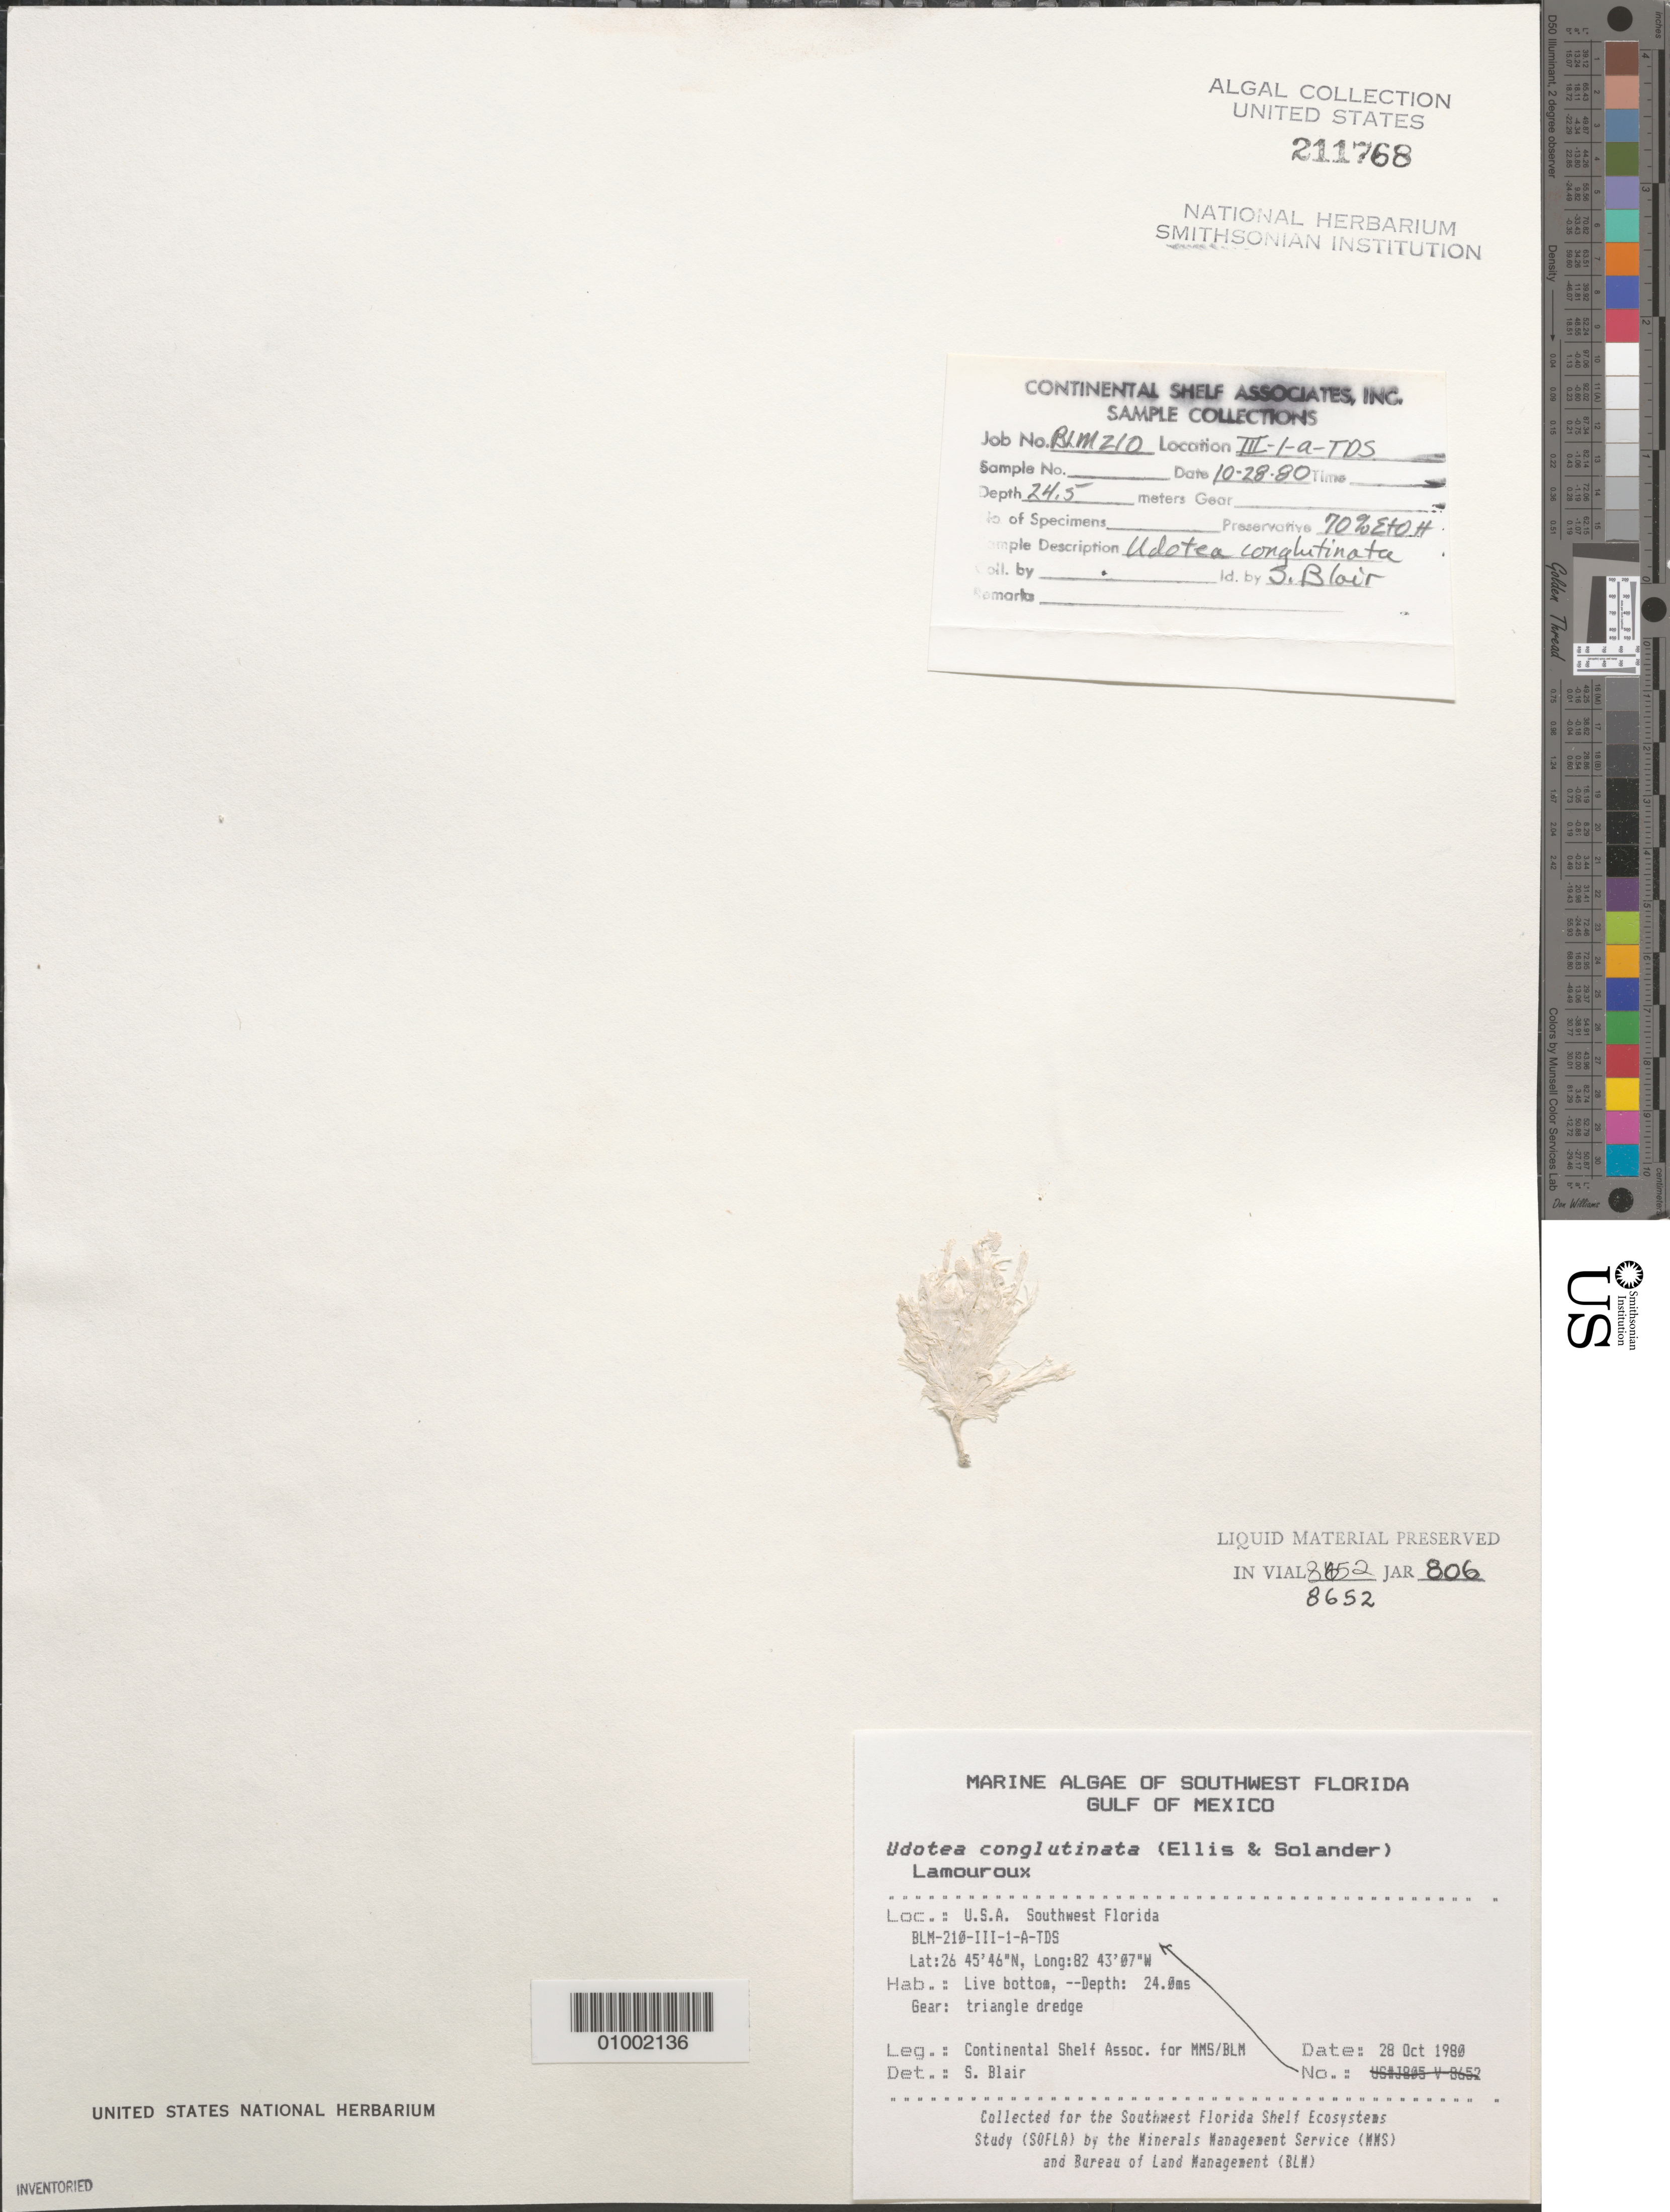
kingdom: Plantae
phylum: Chlorophyta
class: Ulvophyceae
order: Bryopsidales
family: Udoteaceae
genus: Udotea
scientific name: Udotea conglutinata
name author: (Ellis & Sol.) J.V.Lamouroux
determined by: Blair, S. M.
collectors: Continental Shelf Associates Inc.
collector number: BLM-210-III-1-A-TDS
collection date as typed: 28 Oct 1980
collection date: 1980-10-28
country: United States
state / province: Florida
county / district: Charlotte County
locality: Gulf of Mexico off the coast of Charlotte County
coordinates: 26 45'46"N, 82 43'07"W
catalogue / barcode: US 211768